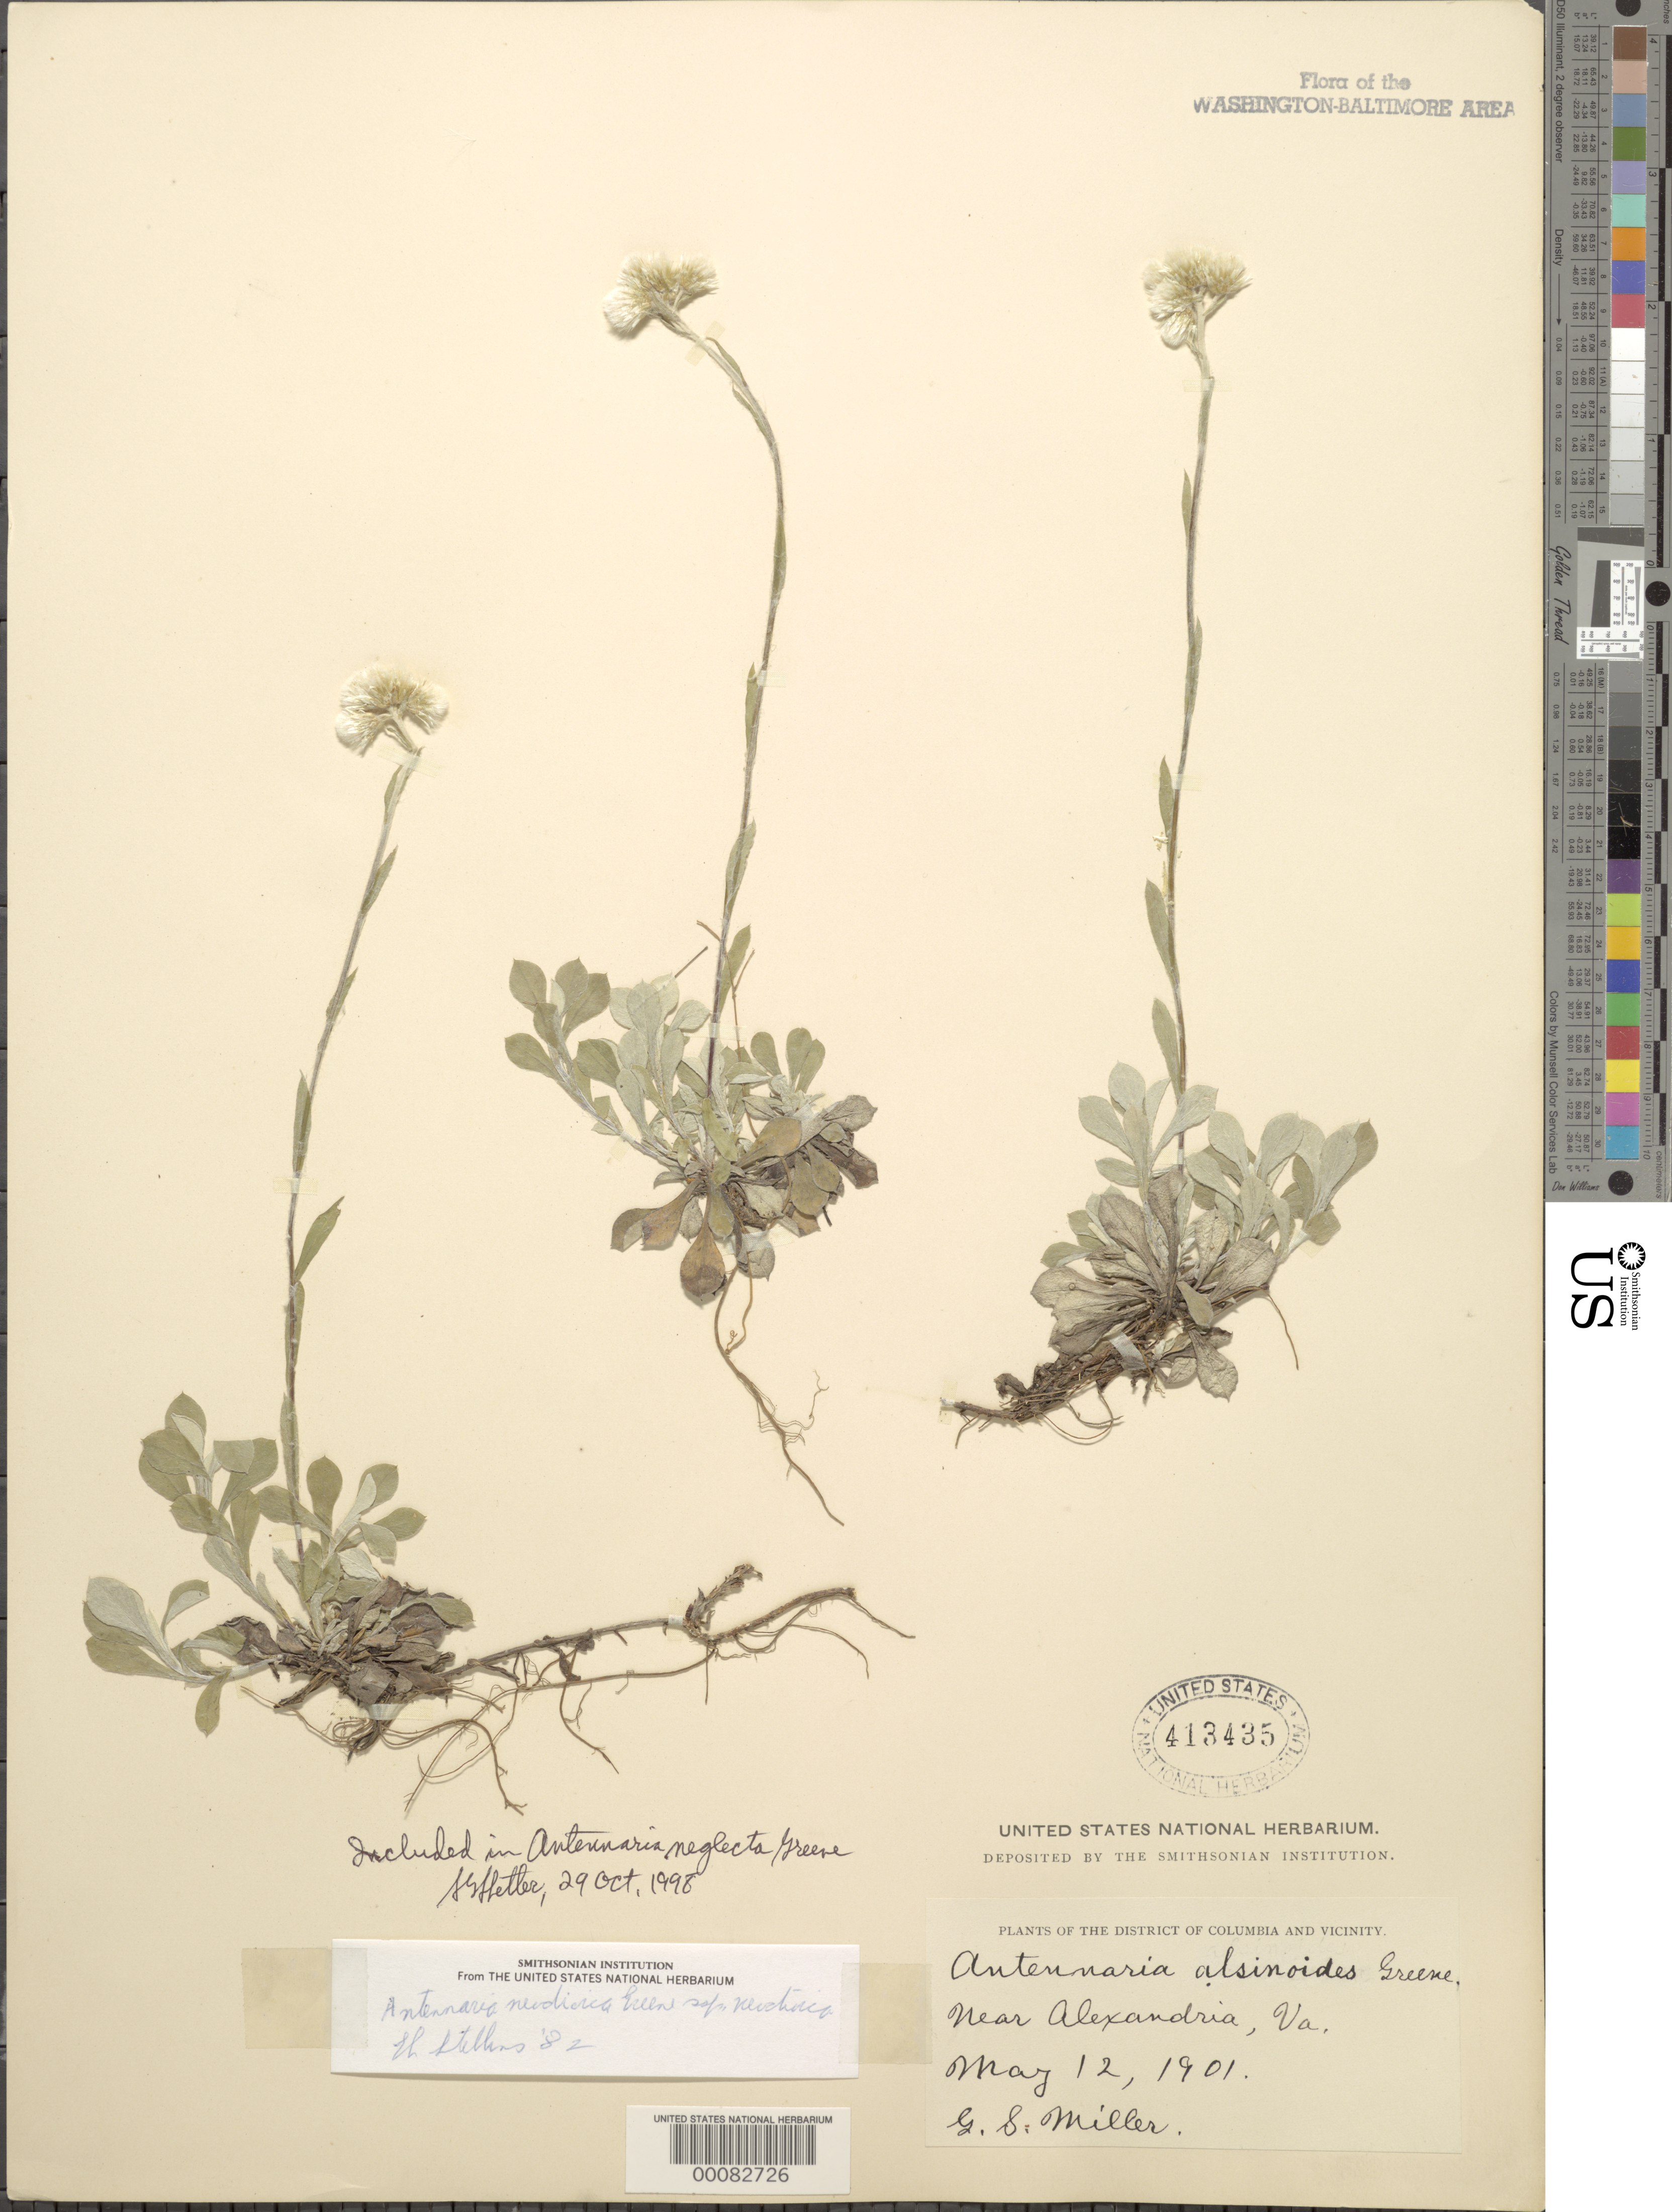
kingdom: Plantae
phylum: Tracheophyta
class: Magnoliopsida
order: Asterales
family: Asteraceae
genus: Antennaria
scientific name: Antennaria neglecta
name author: Greene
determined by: Shetler, Stanwyn G., (US), NMNH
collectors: G. S. Miller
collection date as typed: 12 May 1901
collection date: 1901-05-12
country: United States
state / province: Virginia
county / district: City of Alexandria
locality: Near Alexandria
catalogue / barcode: US 413435